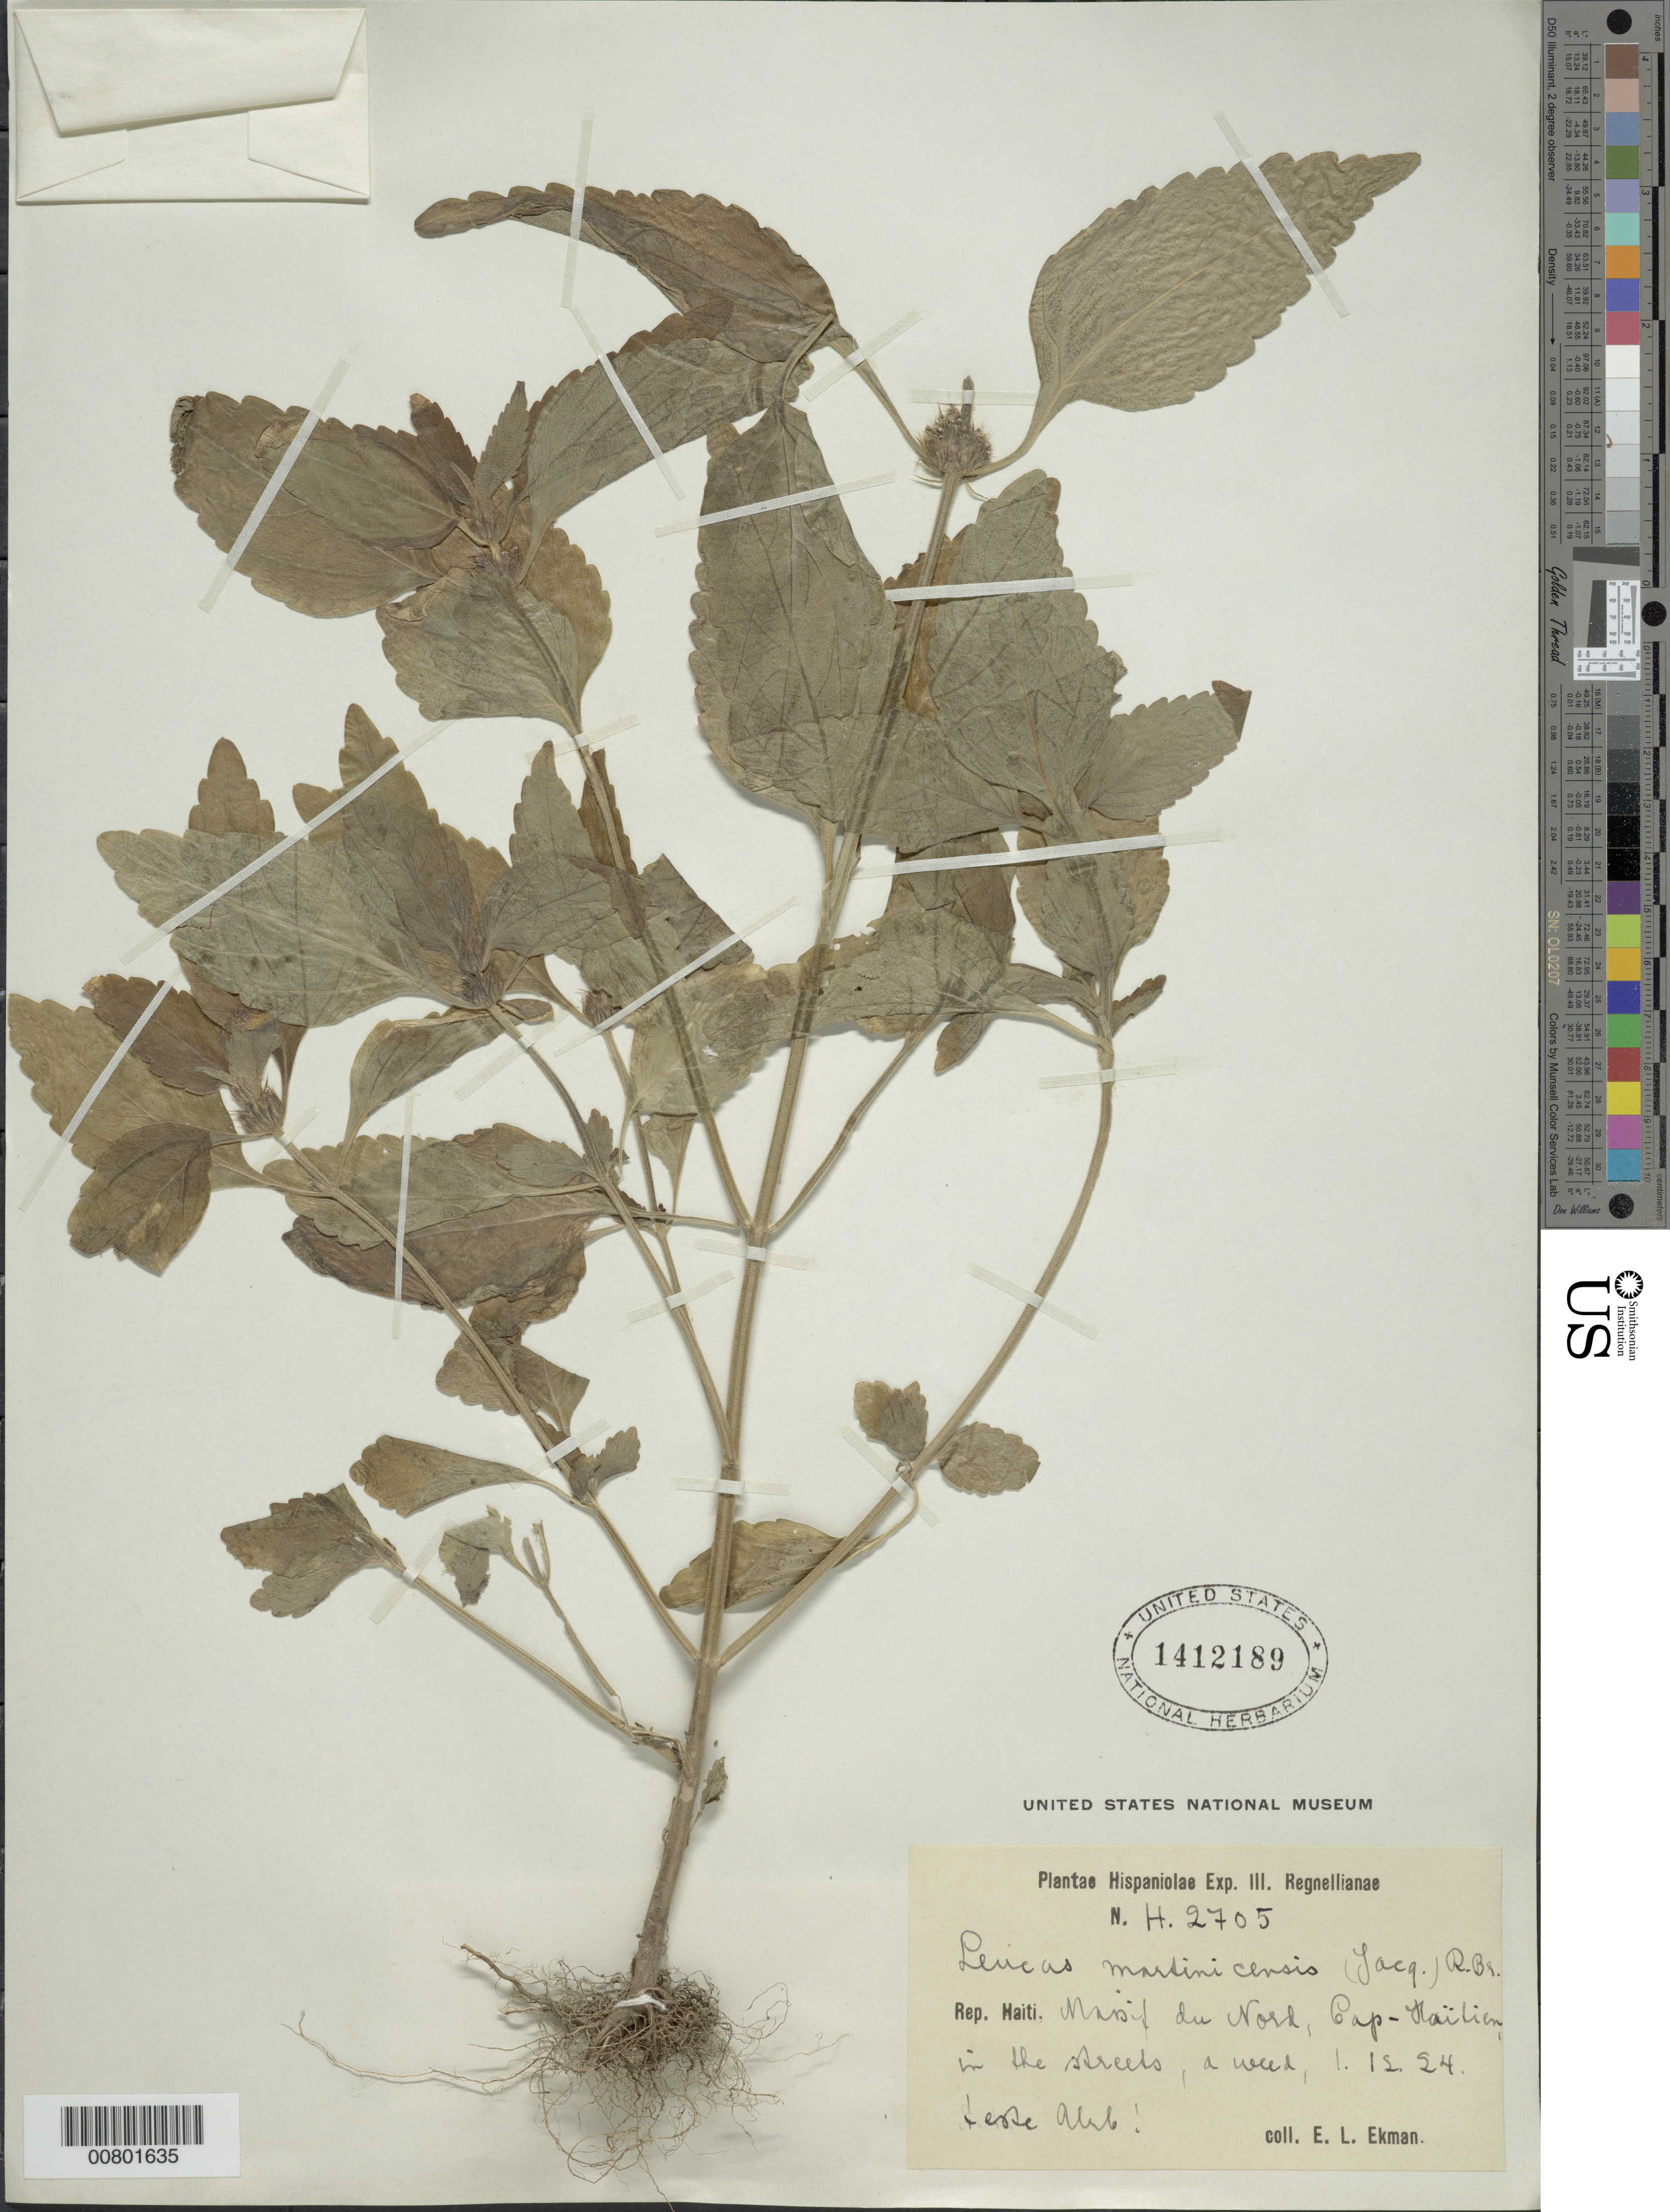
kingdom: Plantae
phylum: Tracheophyta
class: Magnoliopsida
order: Lamiales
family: Lamiaceae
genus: Leucas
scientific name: Leucas martinicensis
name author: (Jacq.) R. Br.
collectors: E. L. Ekman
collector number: H 2705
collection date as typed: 01 Dec 1924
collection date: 1924-12-01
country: Haiti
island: Hispaniola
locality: Massif du Nord, Cap-Haïtien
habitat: In streets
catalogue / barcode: US 1412189